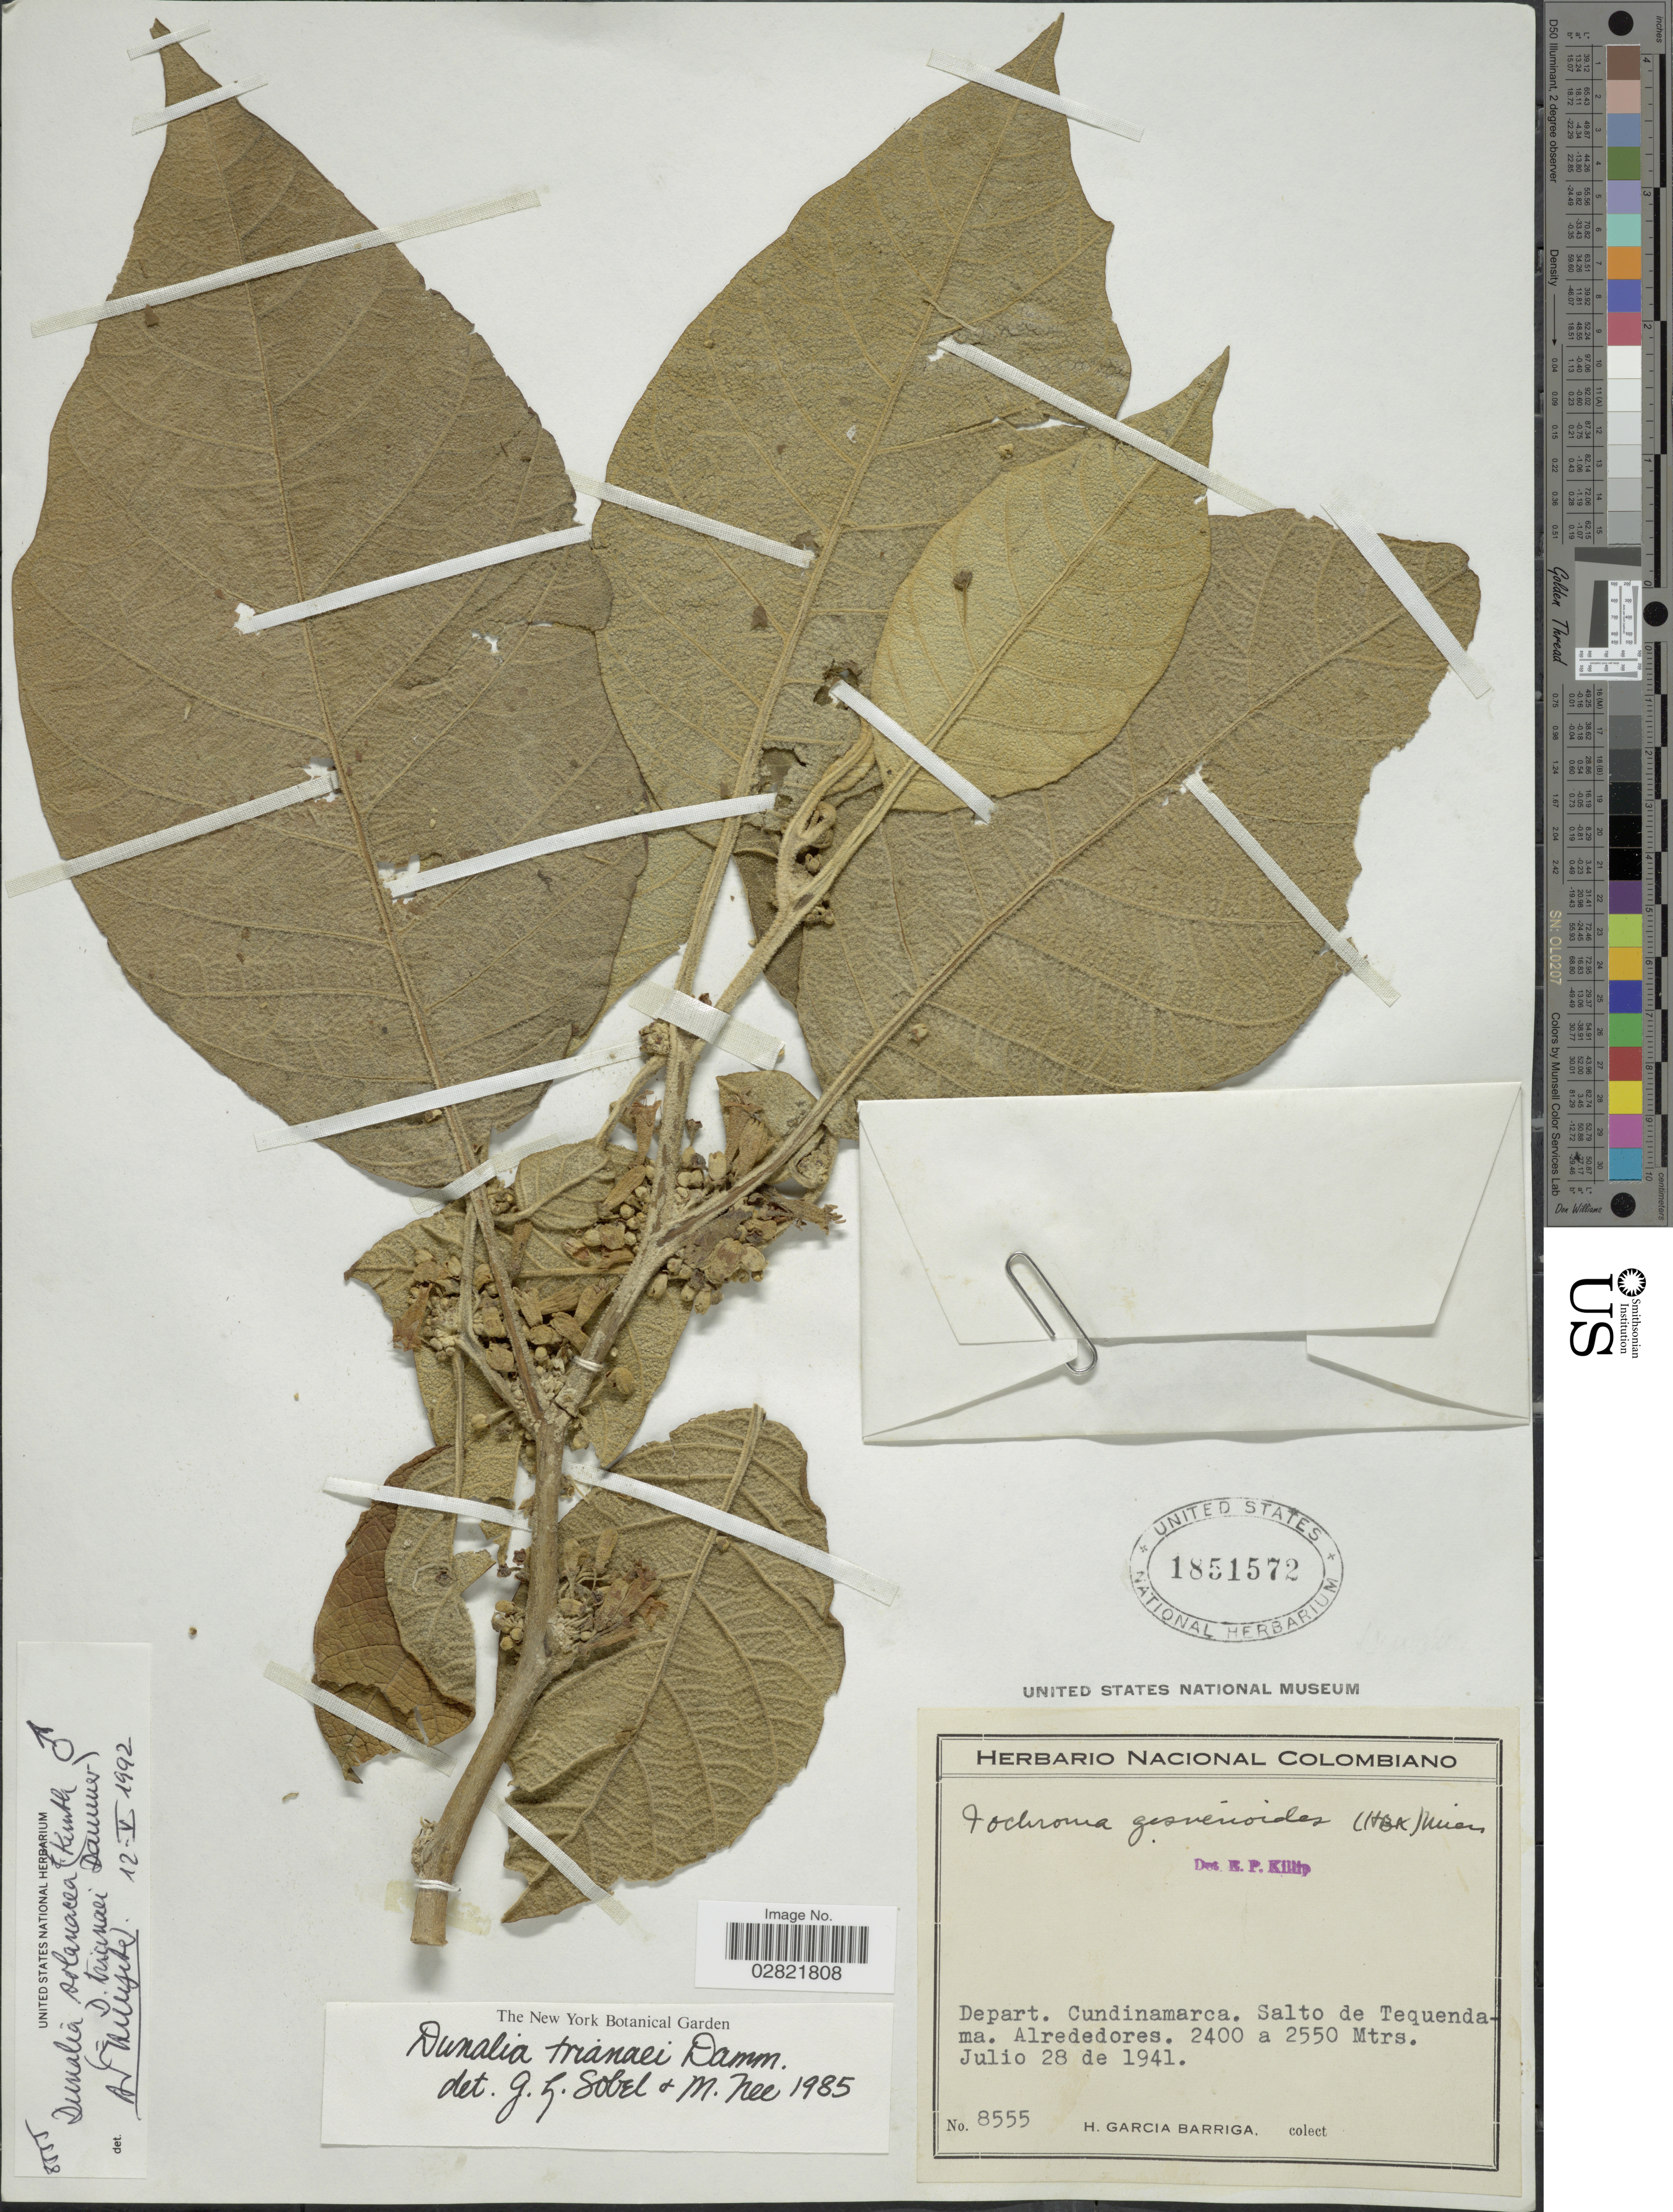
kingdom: Plantae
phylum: Tracheophyta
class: Magnoliopsida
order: Solanales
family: Solanaceae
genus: Dunalia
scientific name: Dunalia solanacea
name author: Kunth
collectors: H. García Barriga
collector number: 8555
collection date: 1941-07-28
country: Colombia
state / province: Cundinamarca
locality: Depart. Cundinamarca. Salto de Tequendama.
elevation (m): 2400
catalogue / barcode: US 1851572